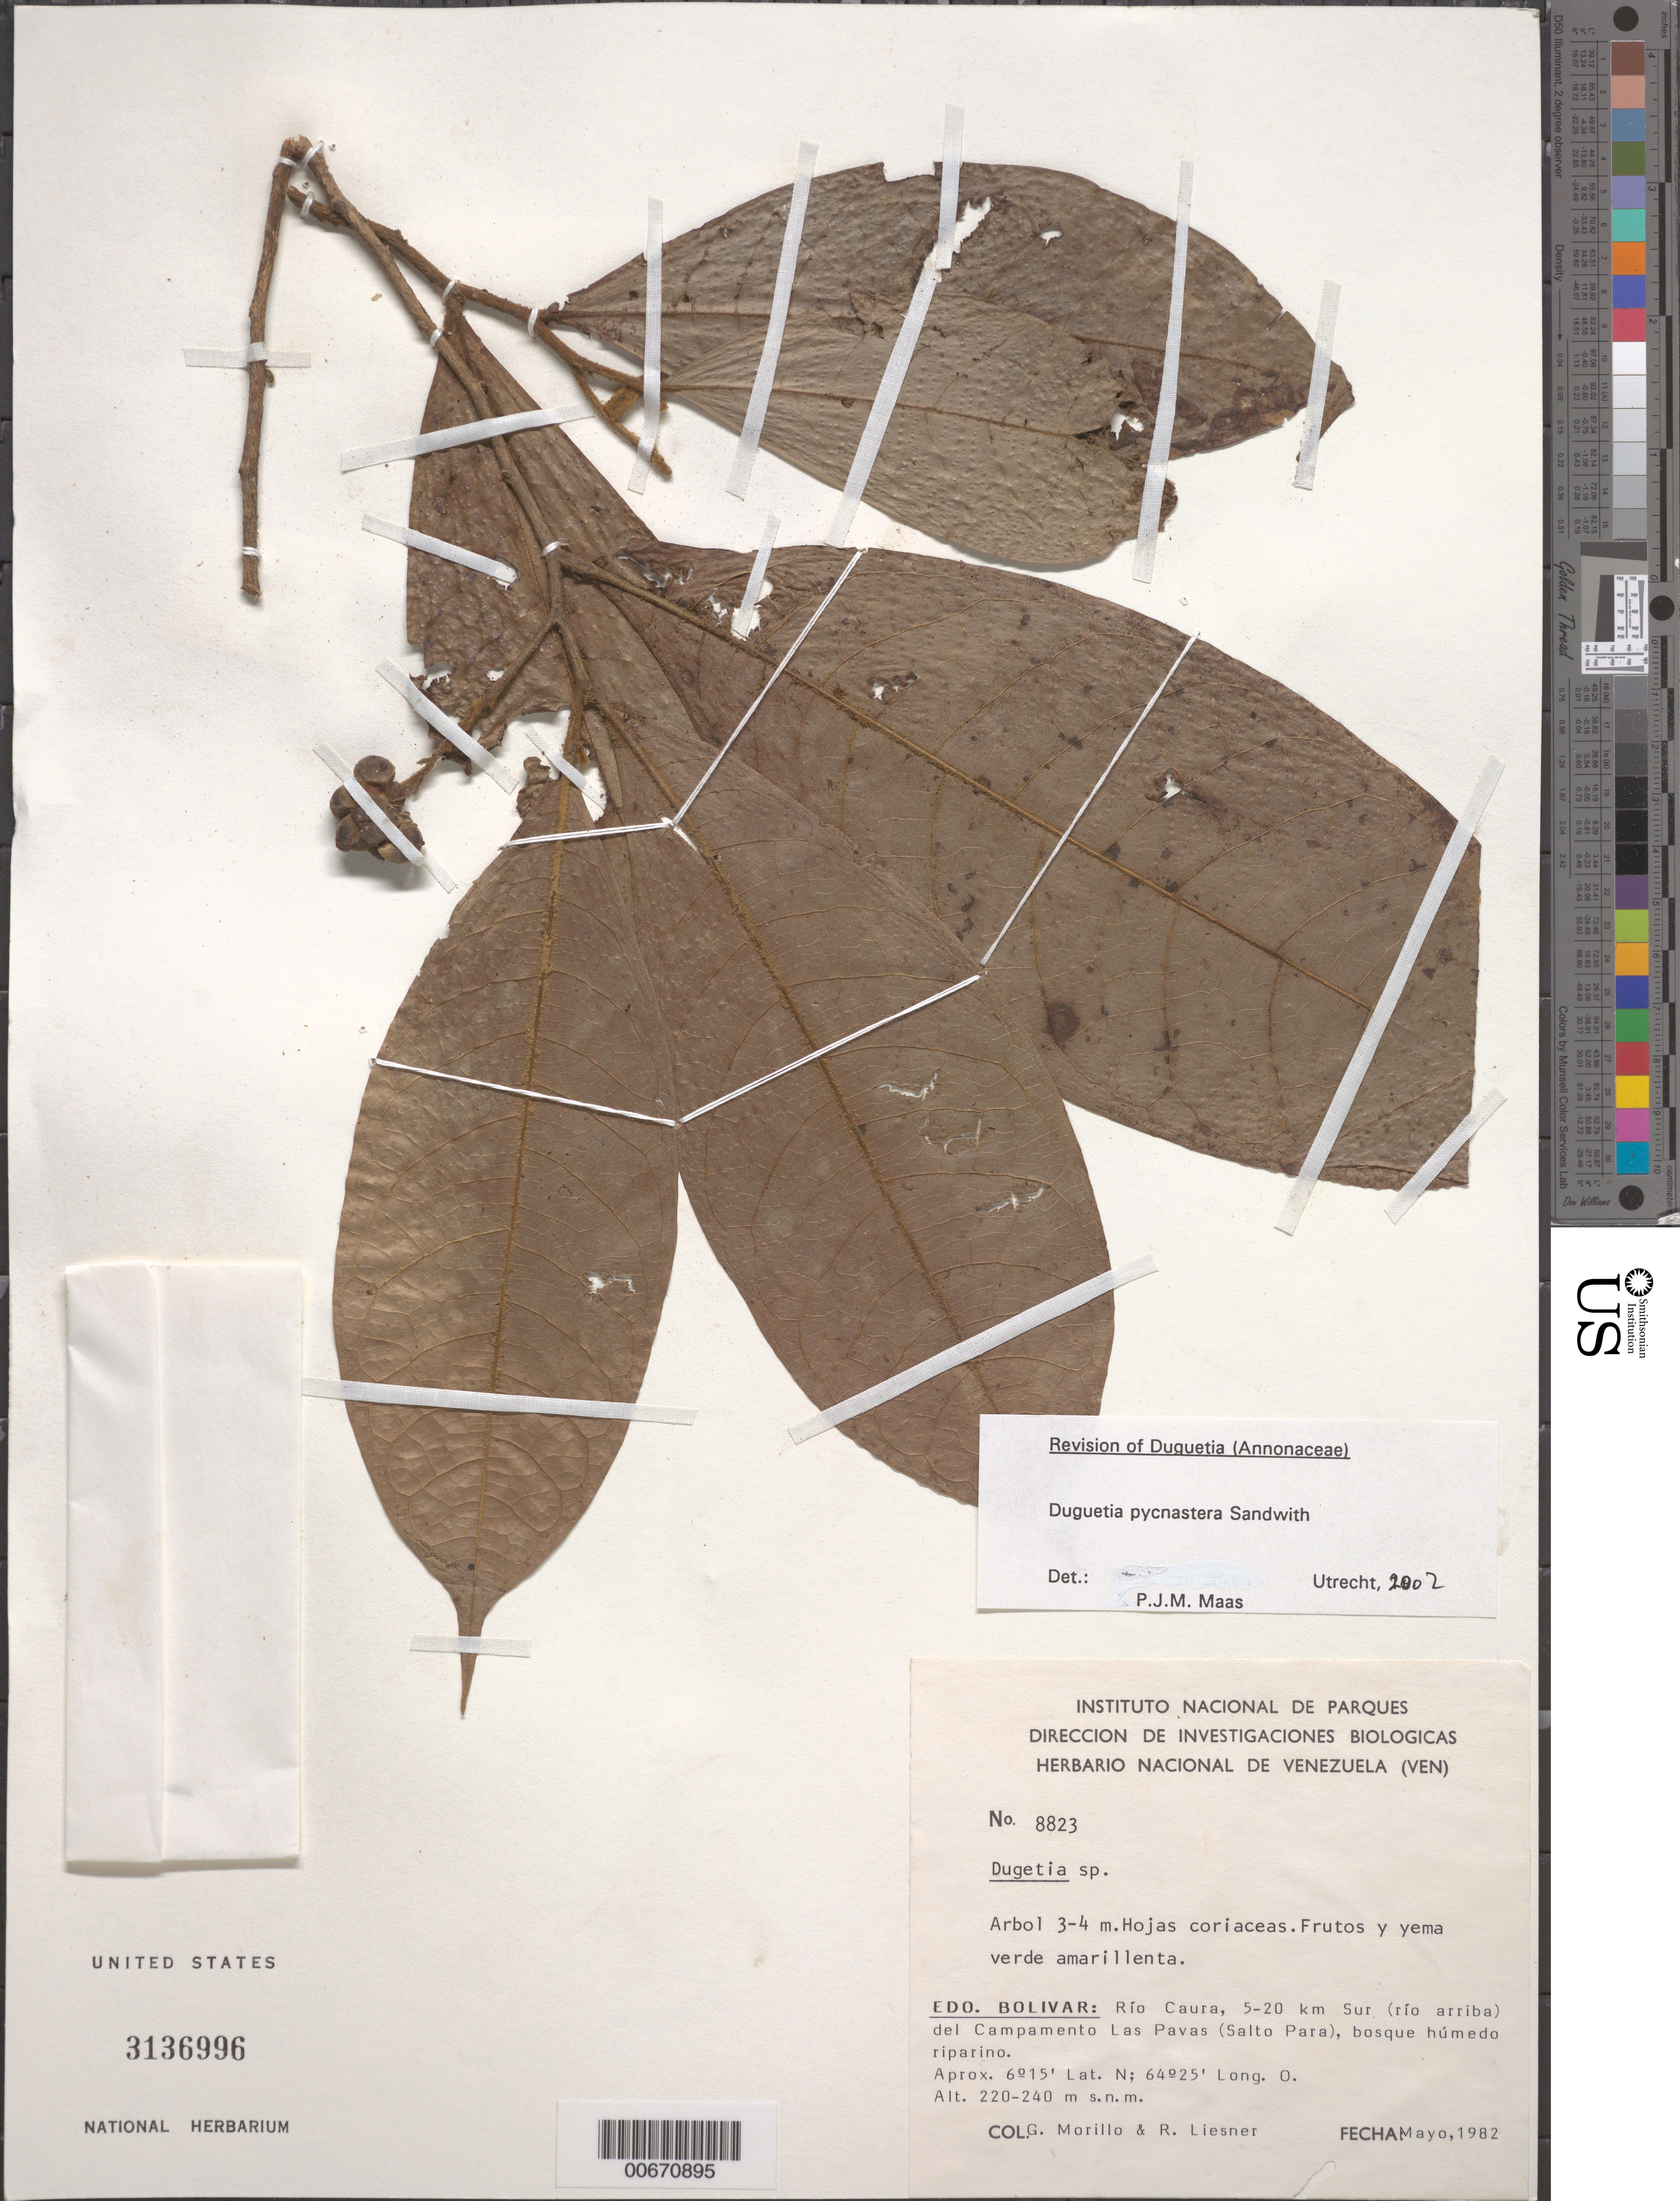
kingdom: Plantae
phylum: Tracheophyta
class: Magnoliopsida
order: Magnoliales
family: Annonaceae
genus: Duguetia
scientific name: Duguetia sp.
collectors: G. Morillo & R. L. Liesner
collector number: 8823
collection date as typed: May-82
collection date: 1982-05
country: Venezuela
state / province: Bolívar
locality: Río Caura, 5-20 km Sur (río arriba) del Campamento Las Pavas (Salto Para)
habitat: Bosque húmedo riparino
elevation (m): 220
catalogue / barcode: US 3136996